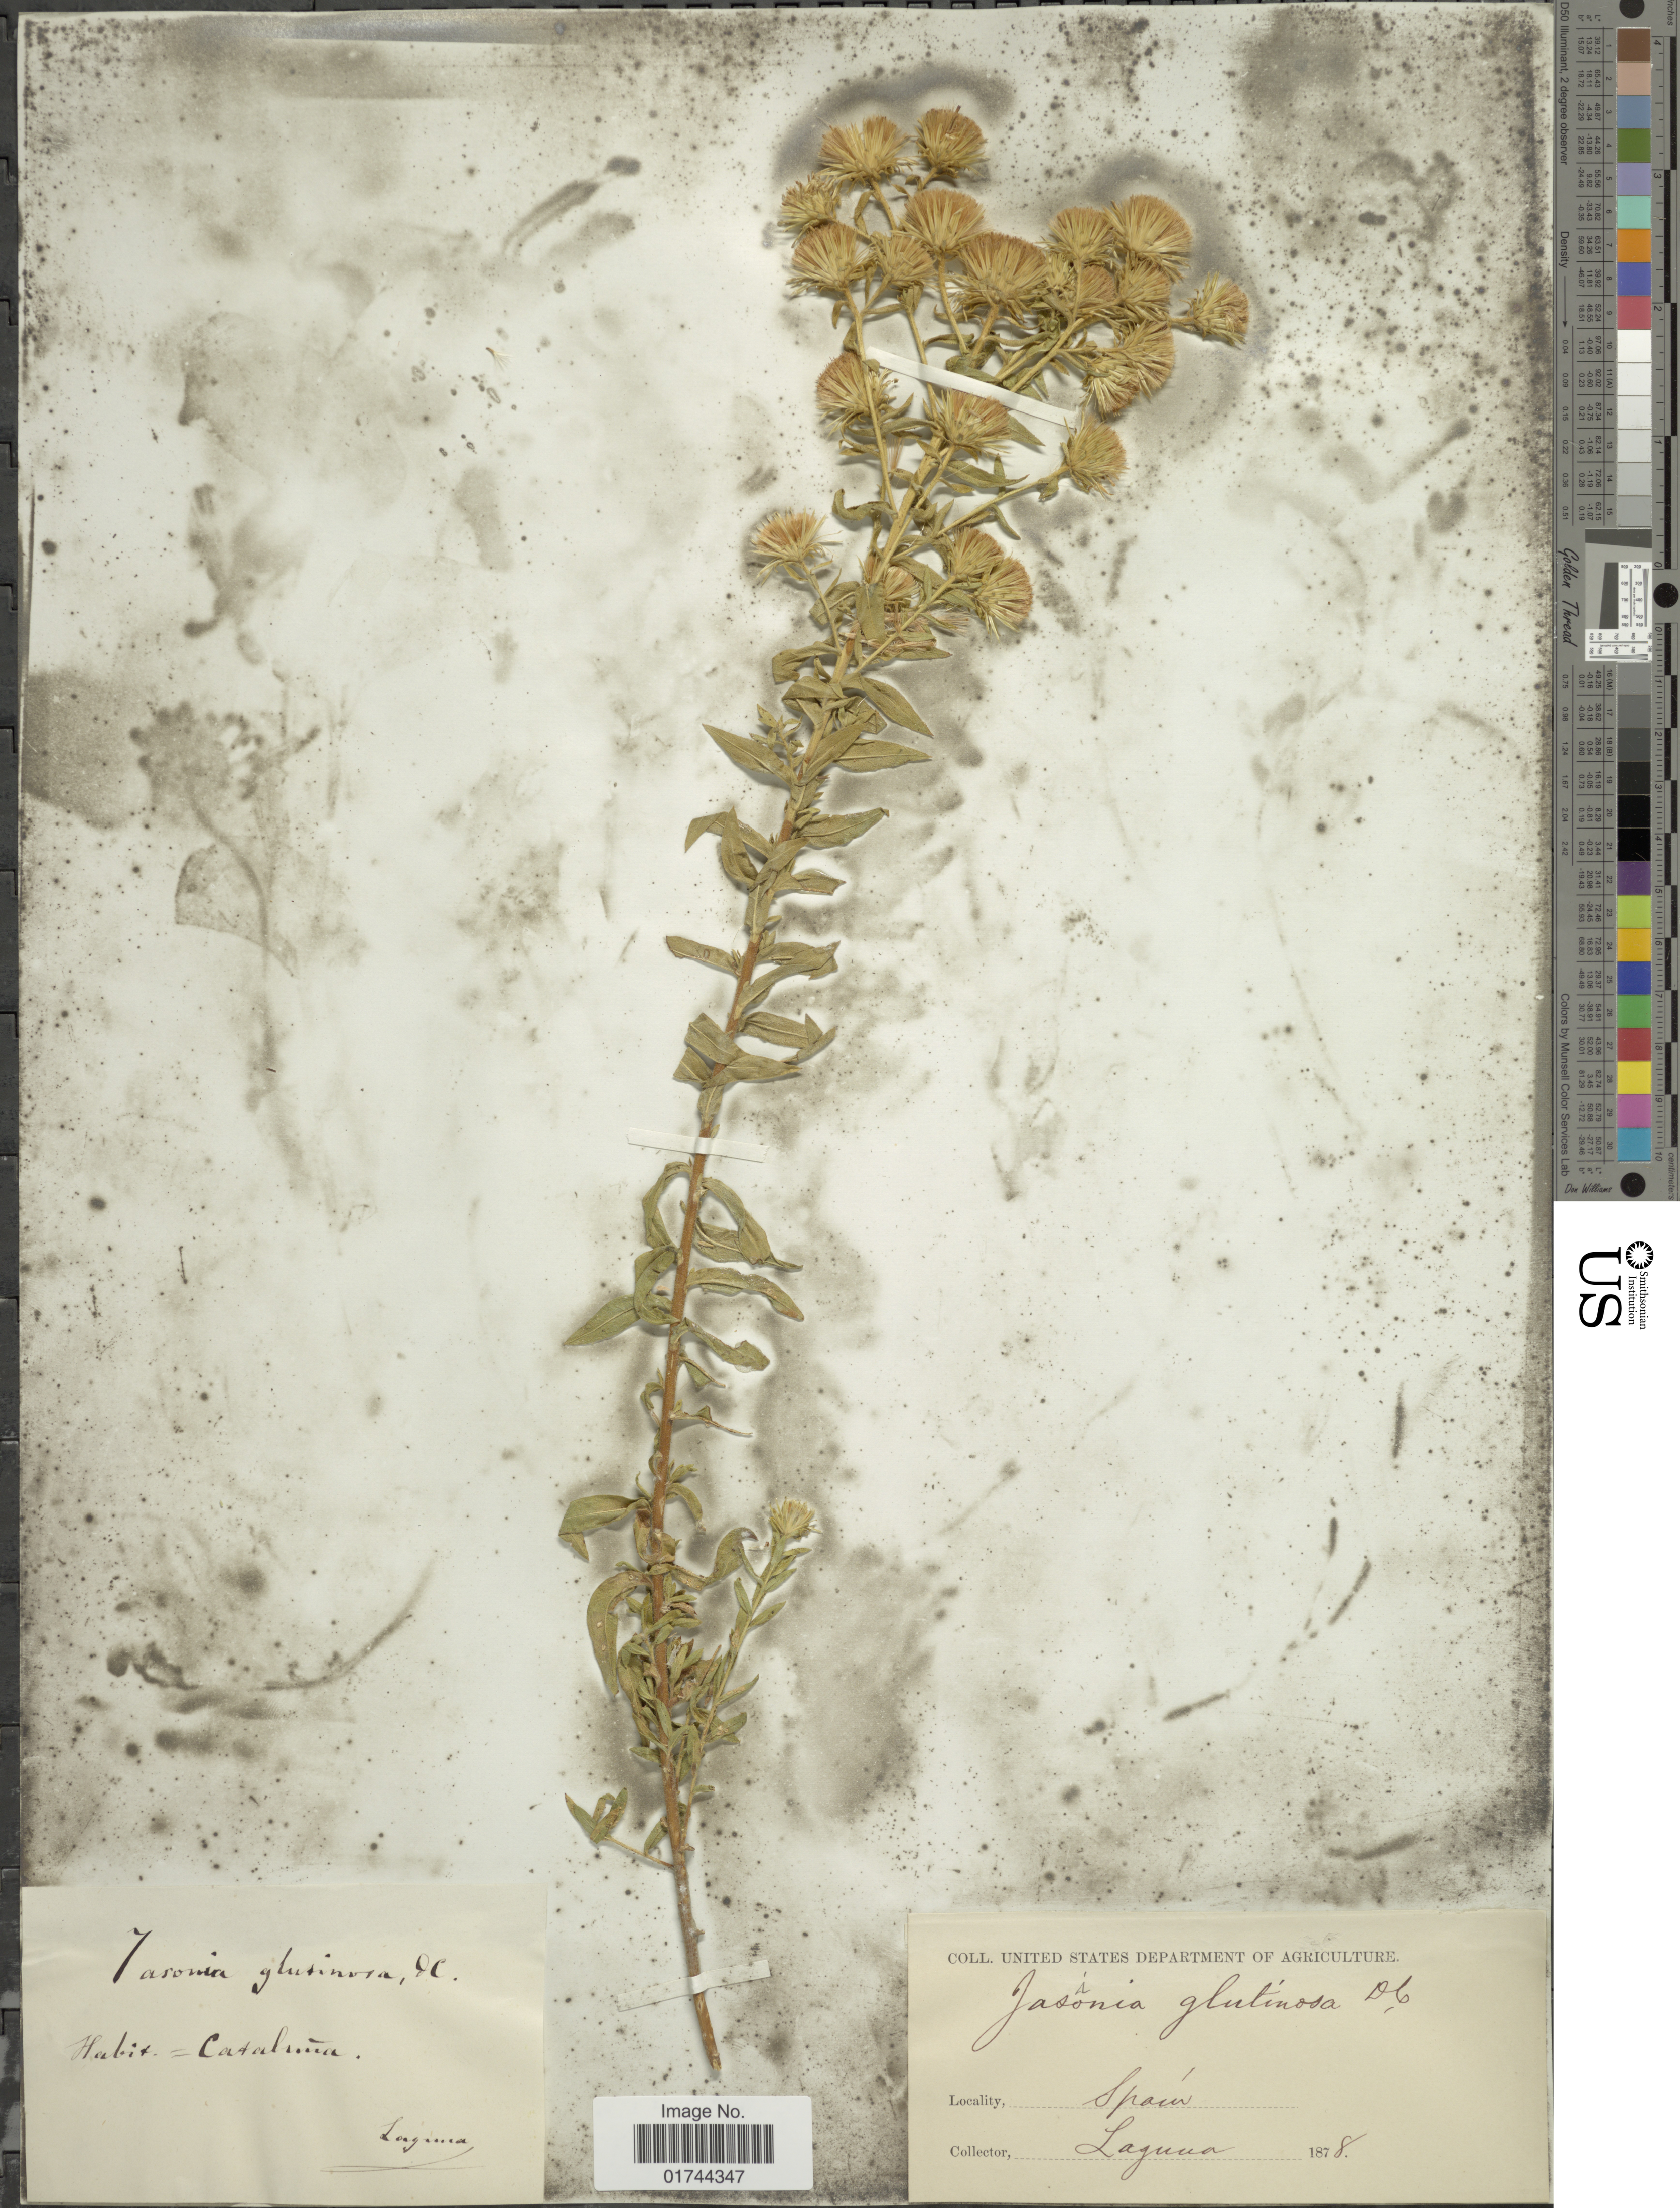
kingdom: Plantae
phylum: Tracheophyta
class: Magnoliopsida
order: Asterales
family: Asteraceae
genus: Jasonia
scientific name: Jasonia glutinosa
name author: (L.) DC.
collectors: -. Laguna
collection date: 1878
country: Spain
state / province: Catalunya